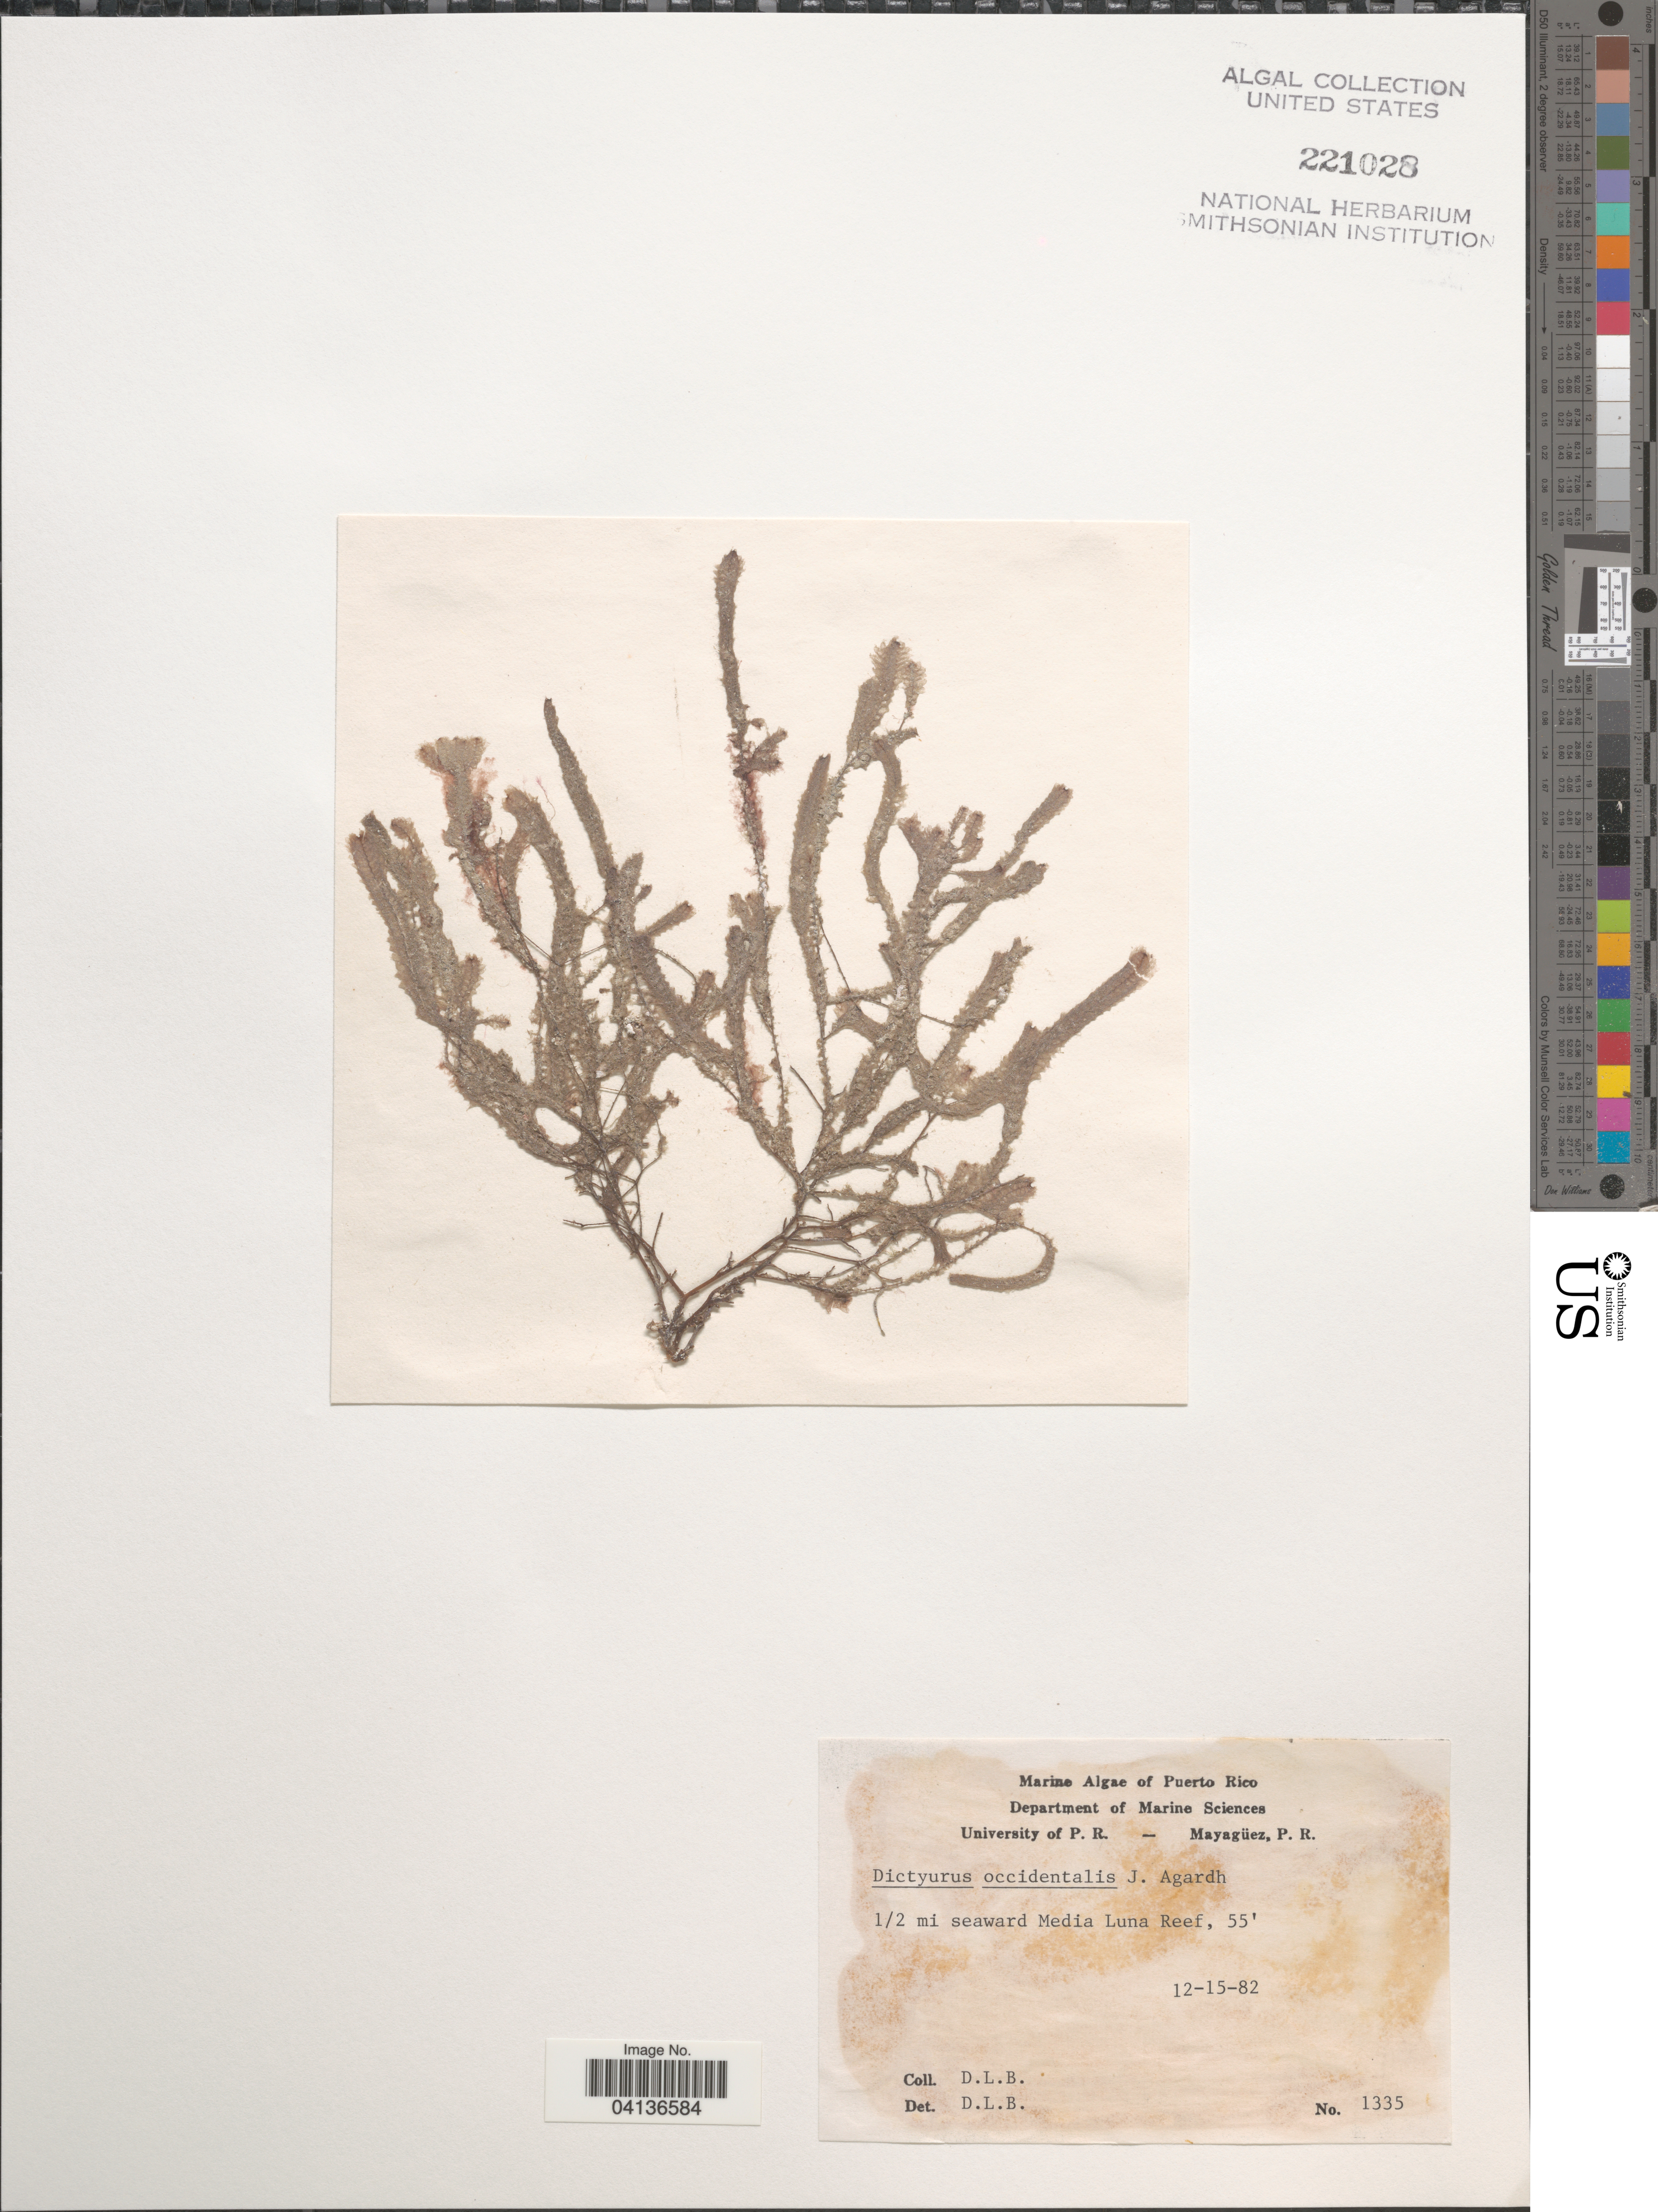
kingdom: Plantae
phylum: Rhodophyta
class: Florideophyceae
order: Ceramiales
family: Dasyaceae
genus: Dictyurus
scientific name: Dictyurus occidentalis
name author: J. Agardh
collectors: D. L. B.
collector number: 1335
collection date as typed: Transcribed d/m/y: 15/12/82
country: Puerto Rico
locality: ½ mi seaward Media Luna Reef.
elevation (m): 17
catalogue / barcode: US 221028